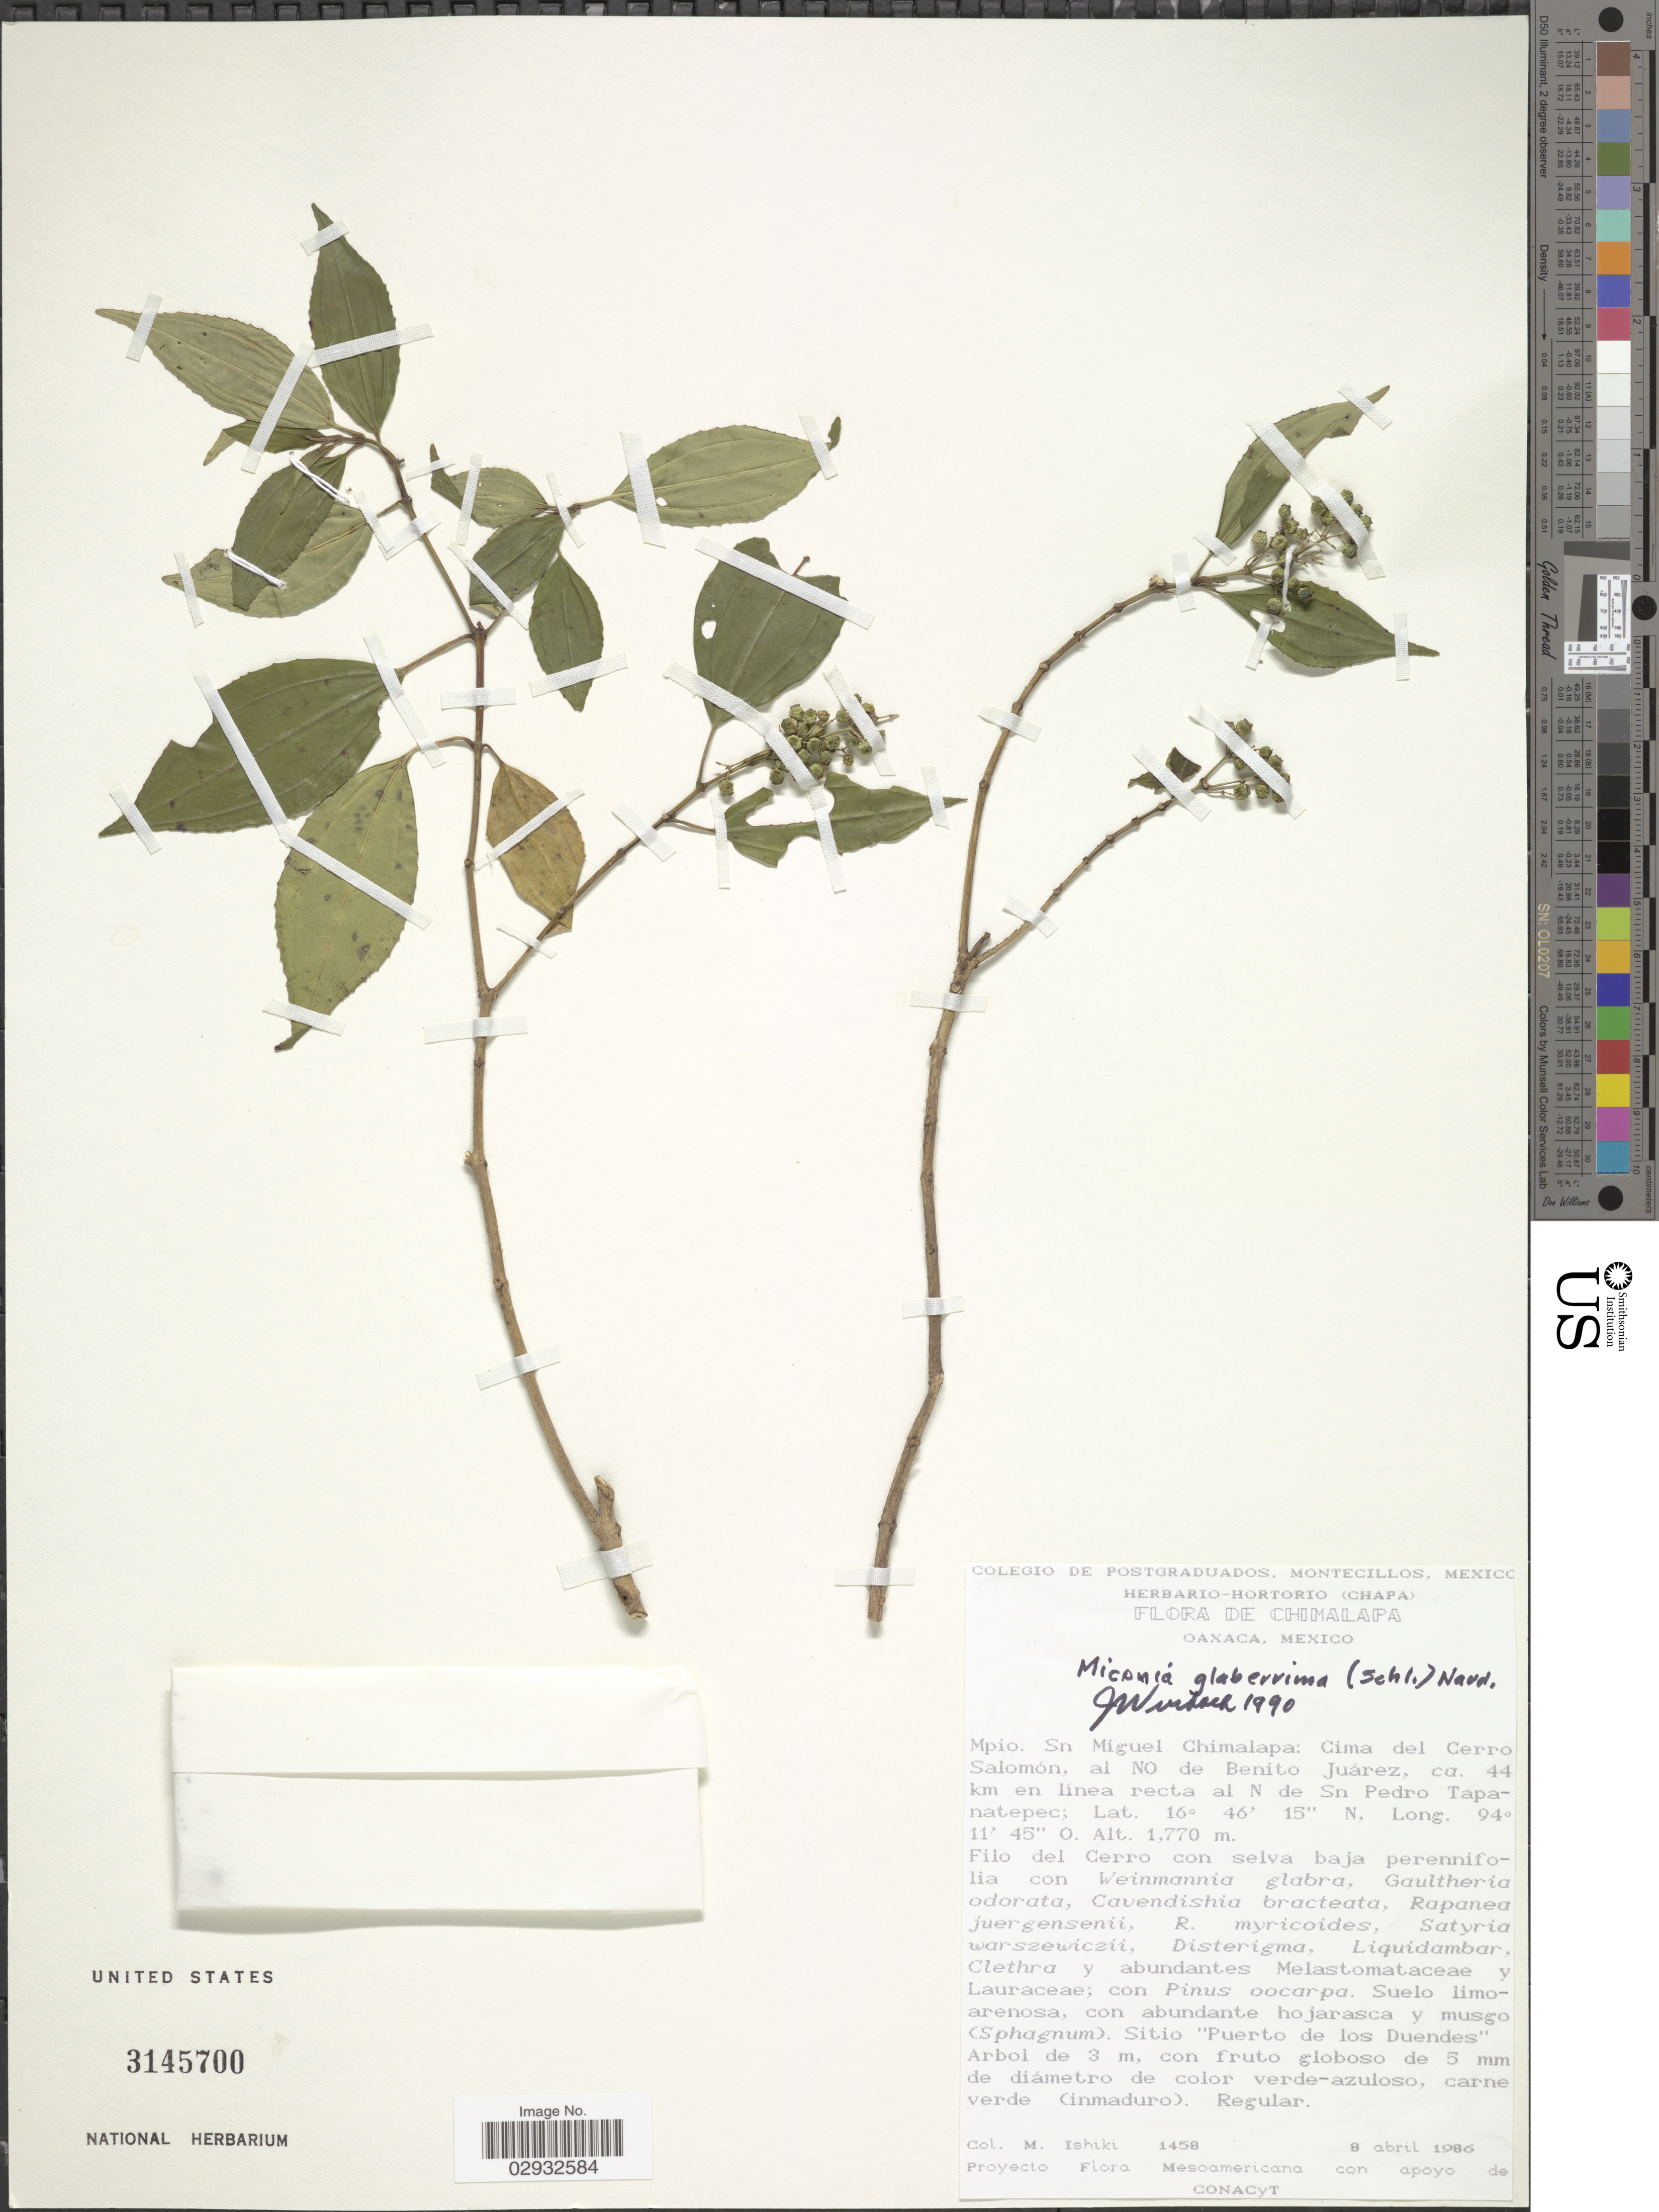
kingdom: Plantae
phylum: Tracheophyta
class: Magnoliopsida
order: Myrtales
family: Melastomataceae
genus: Miconia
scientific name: Miconia glaberrima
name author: (Schltdl.) Naudin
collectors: M. Ishiki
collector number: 1458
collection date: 1986-04-08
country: Mexico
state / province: Oaxaca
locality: Chimalapa. Mpio. Sn Miguel Chimalapa: Cima del Cerro Salomón, al NO de Benito Juárez, ca. 44 km en línea recta al N de Sn Pedro Tapanatepec.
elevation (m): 1770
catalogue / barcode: US 3145700